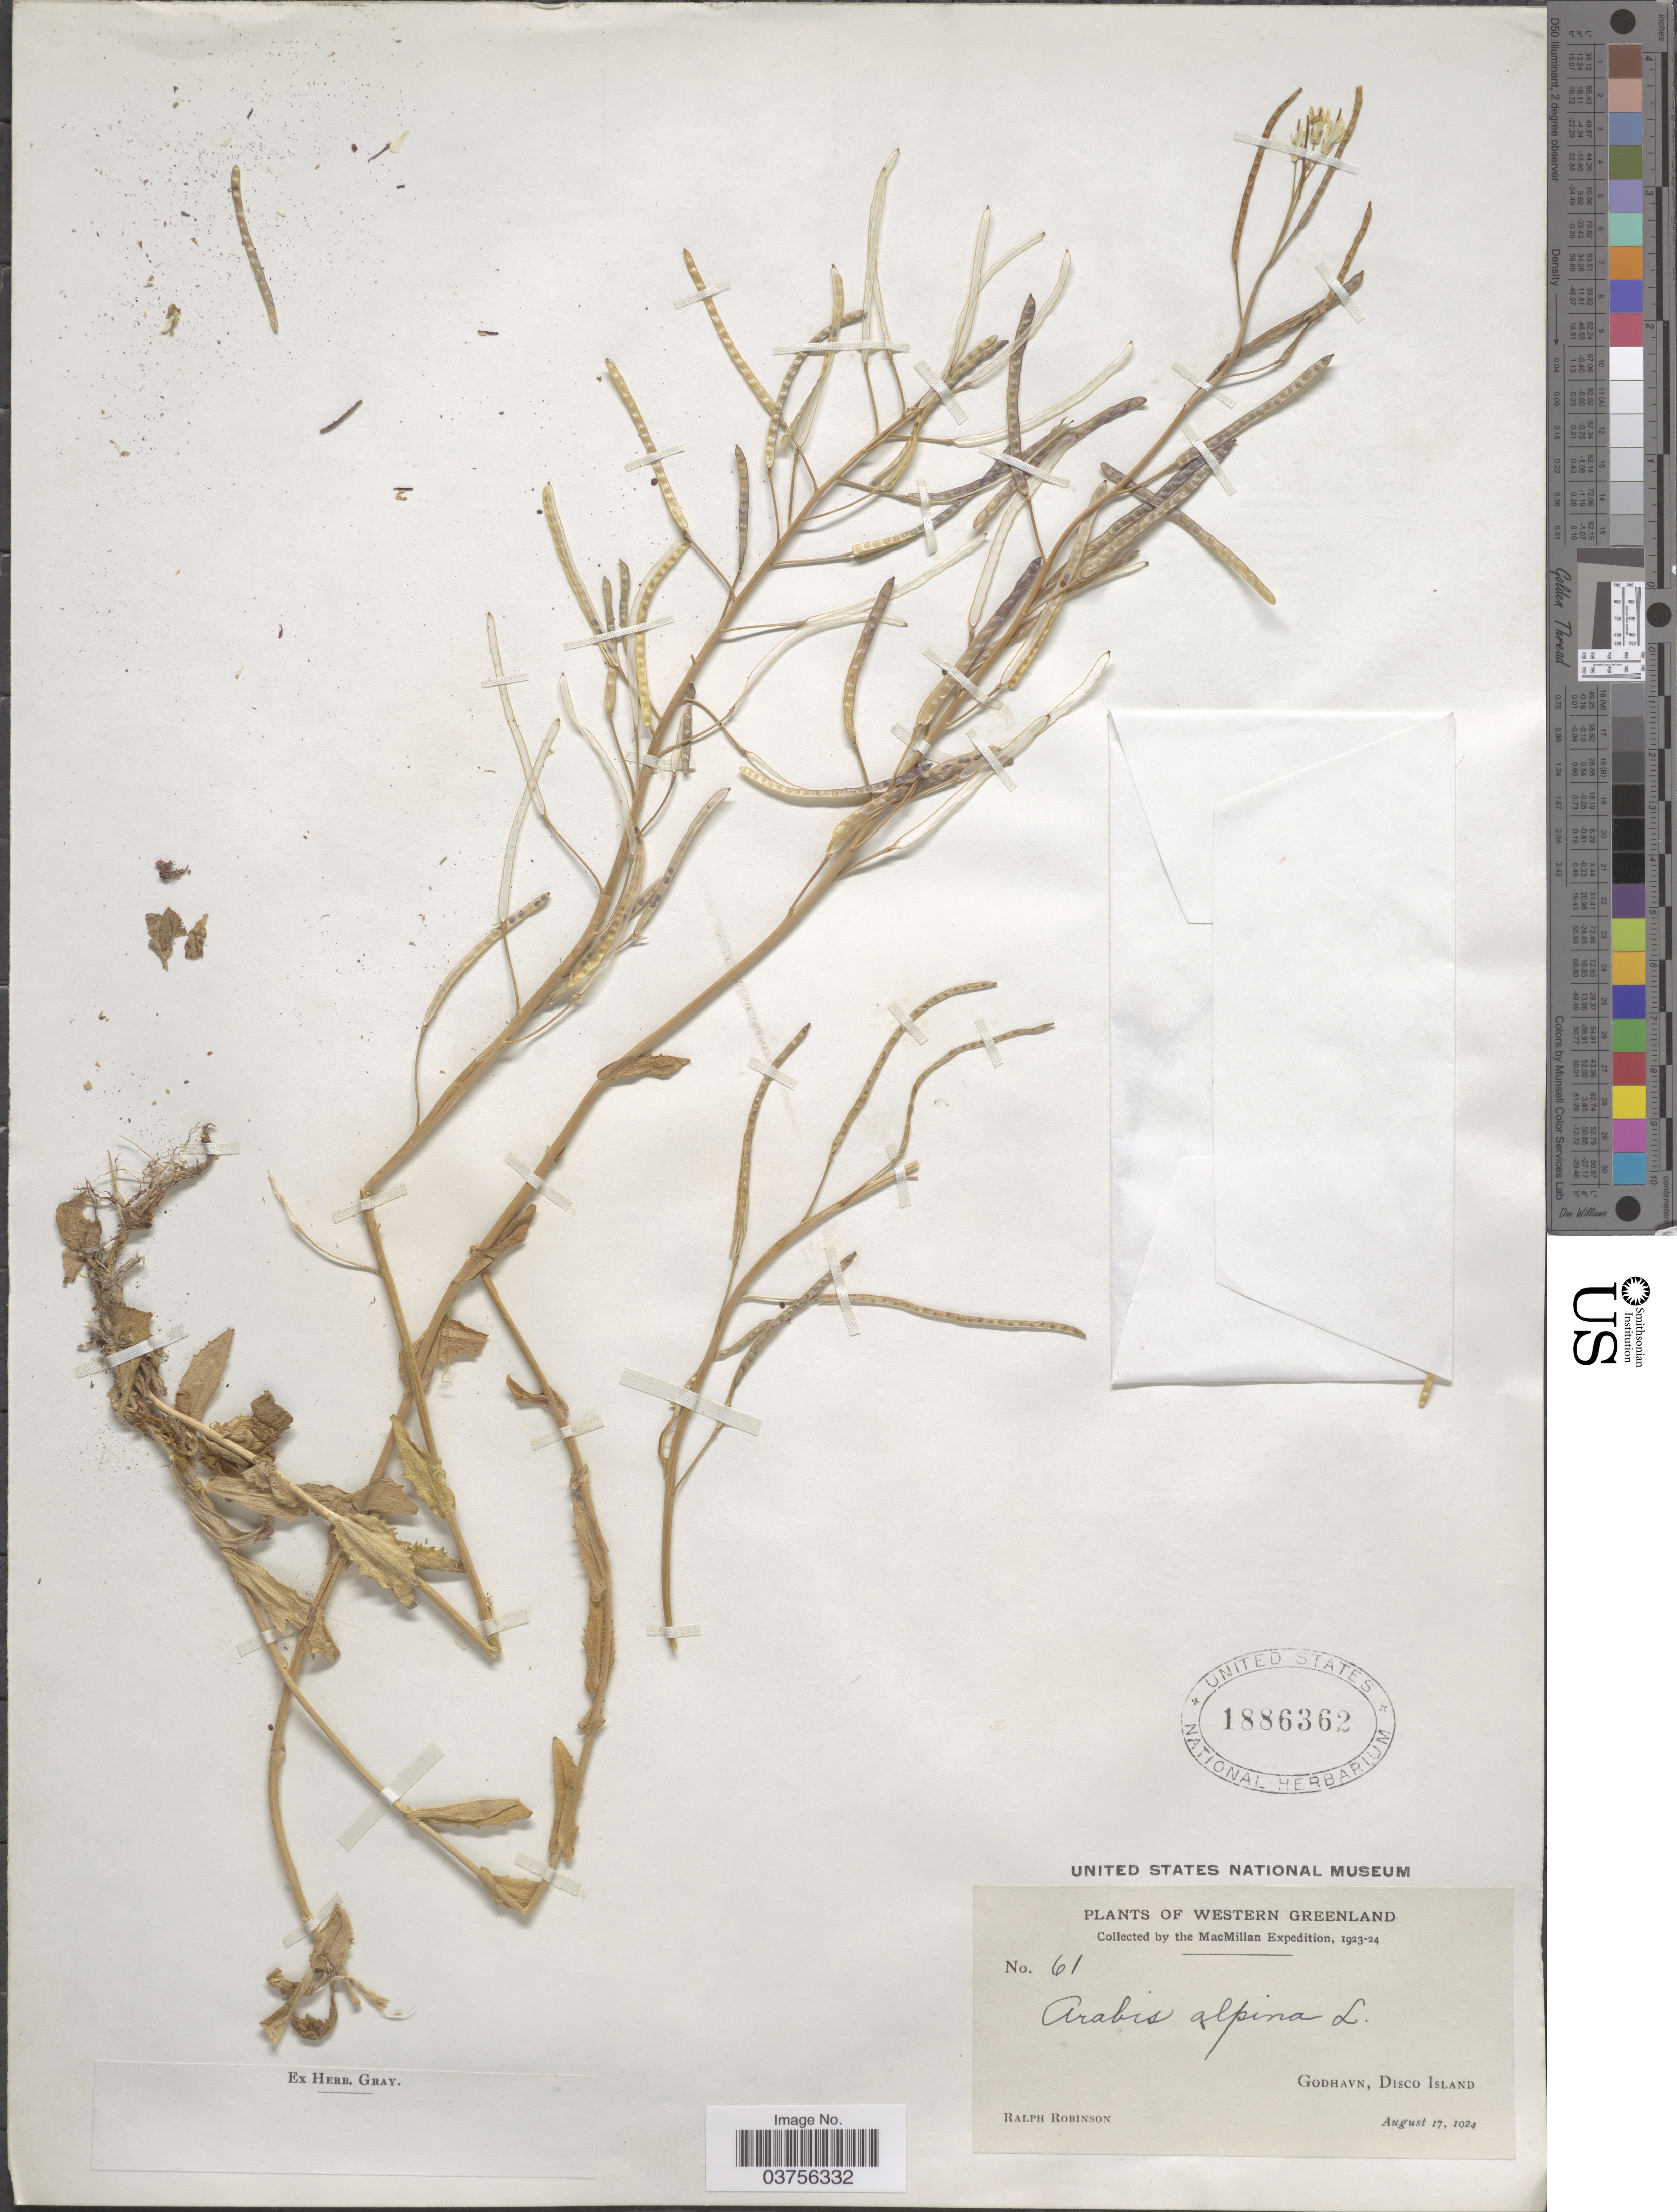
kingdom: Plantae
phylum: Tracheophyta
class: Magnoliopsida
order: Brassicales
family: Brassicaceae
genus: Arabis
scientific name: Arabis alpina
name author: L.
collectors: R. Robinson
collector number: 61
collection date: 1924-08-17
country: Greenland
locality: Western Greenland. Godhavn, Disco Island.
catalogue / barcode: US 1886362